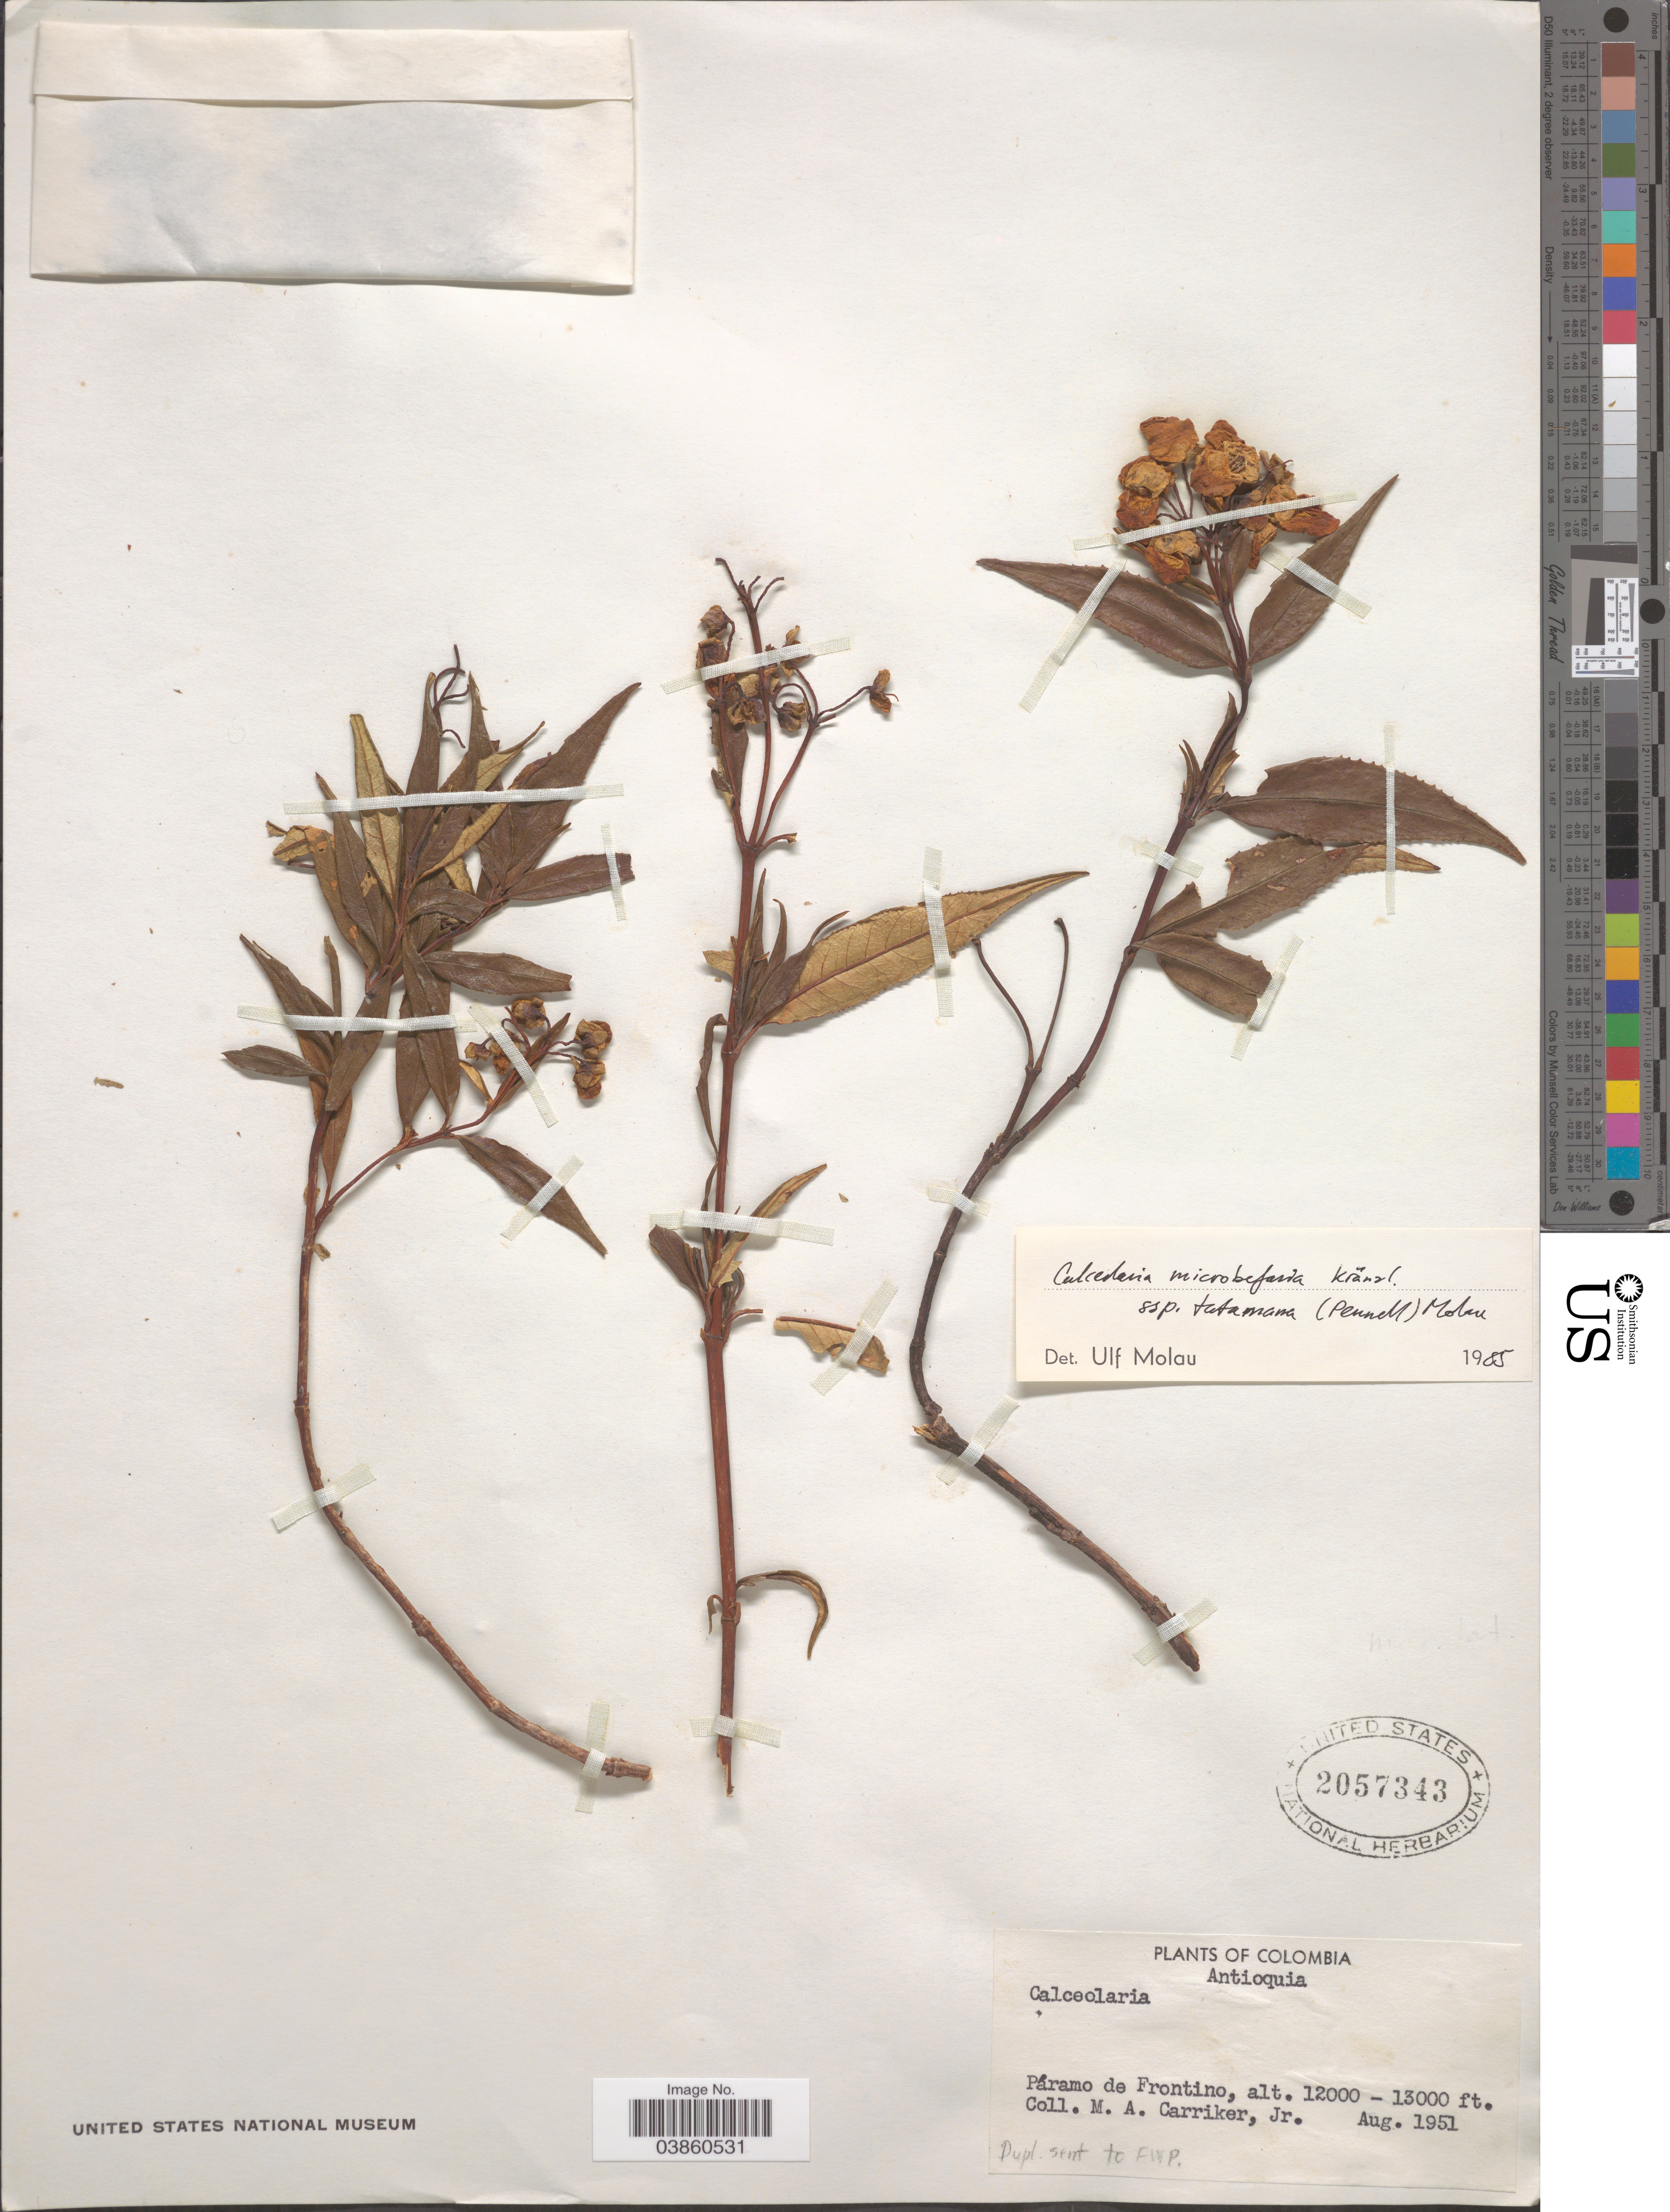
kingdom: Plantae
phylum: Tracheophyta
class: Magnoliopsida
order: Lamiales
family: Calceolariaceae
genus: Calceolaria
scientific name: Calceolaria microbefaria subsp. tatamana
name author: (Pennell) Molau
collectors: M. A. Carriker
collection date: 1951-08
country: Colombia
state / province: Antioquia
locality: Páramo de Frontino.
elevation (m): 3658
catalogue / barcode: US 2057343